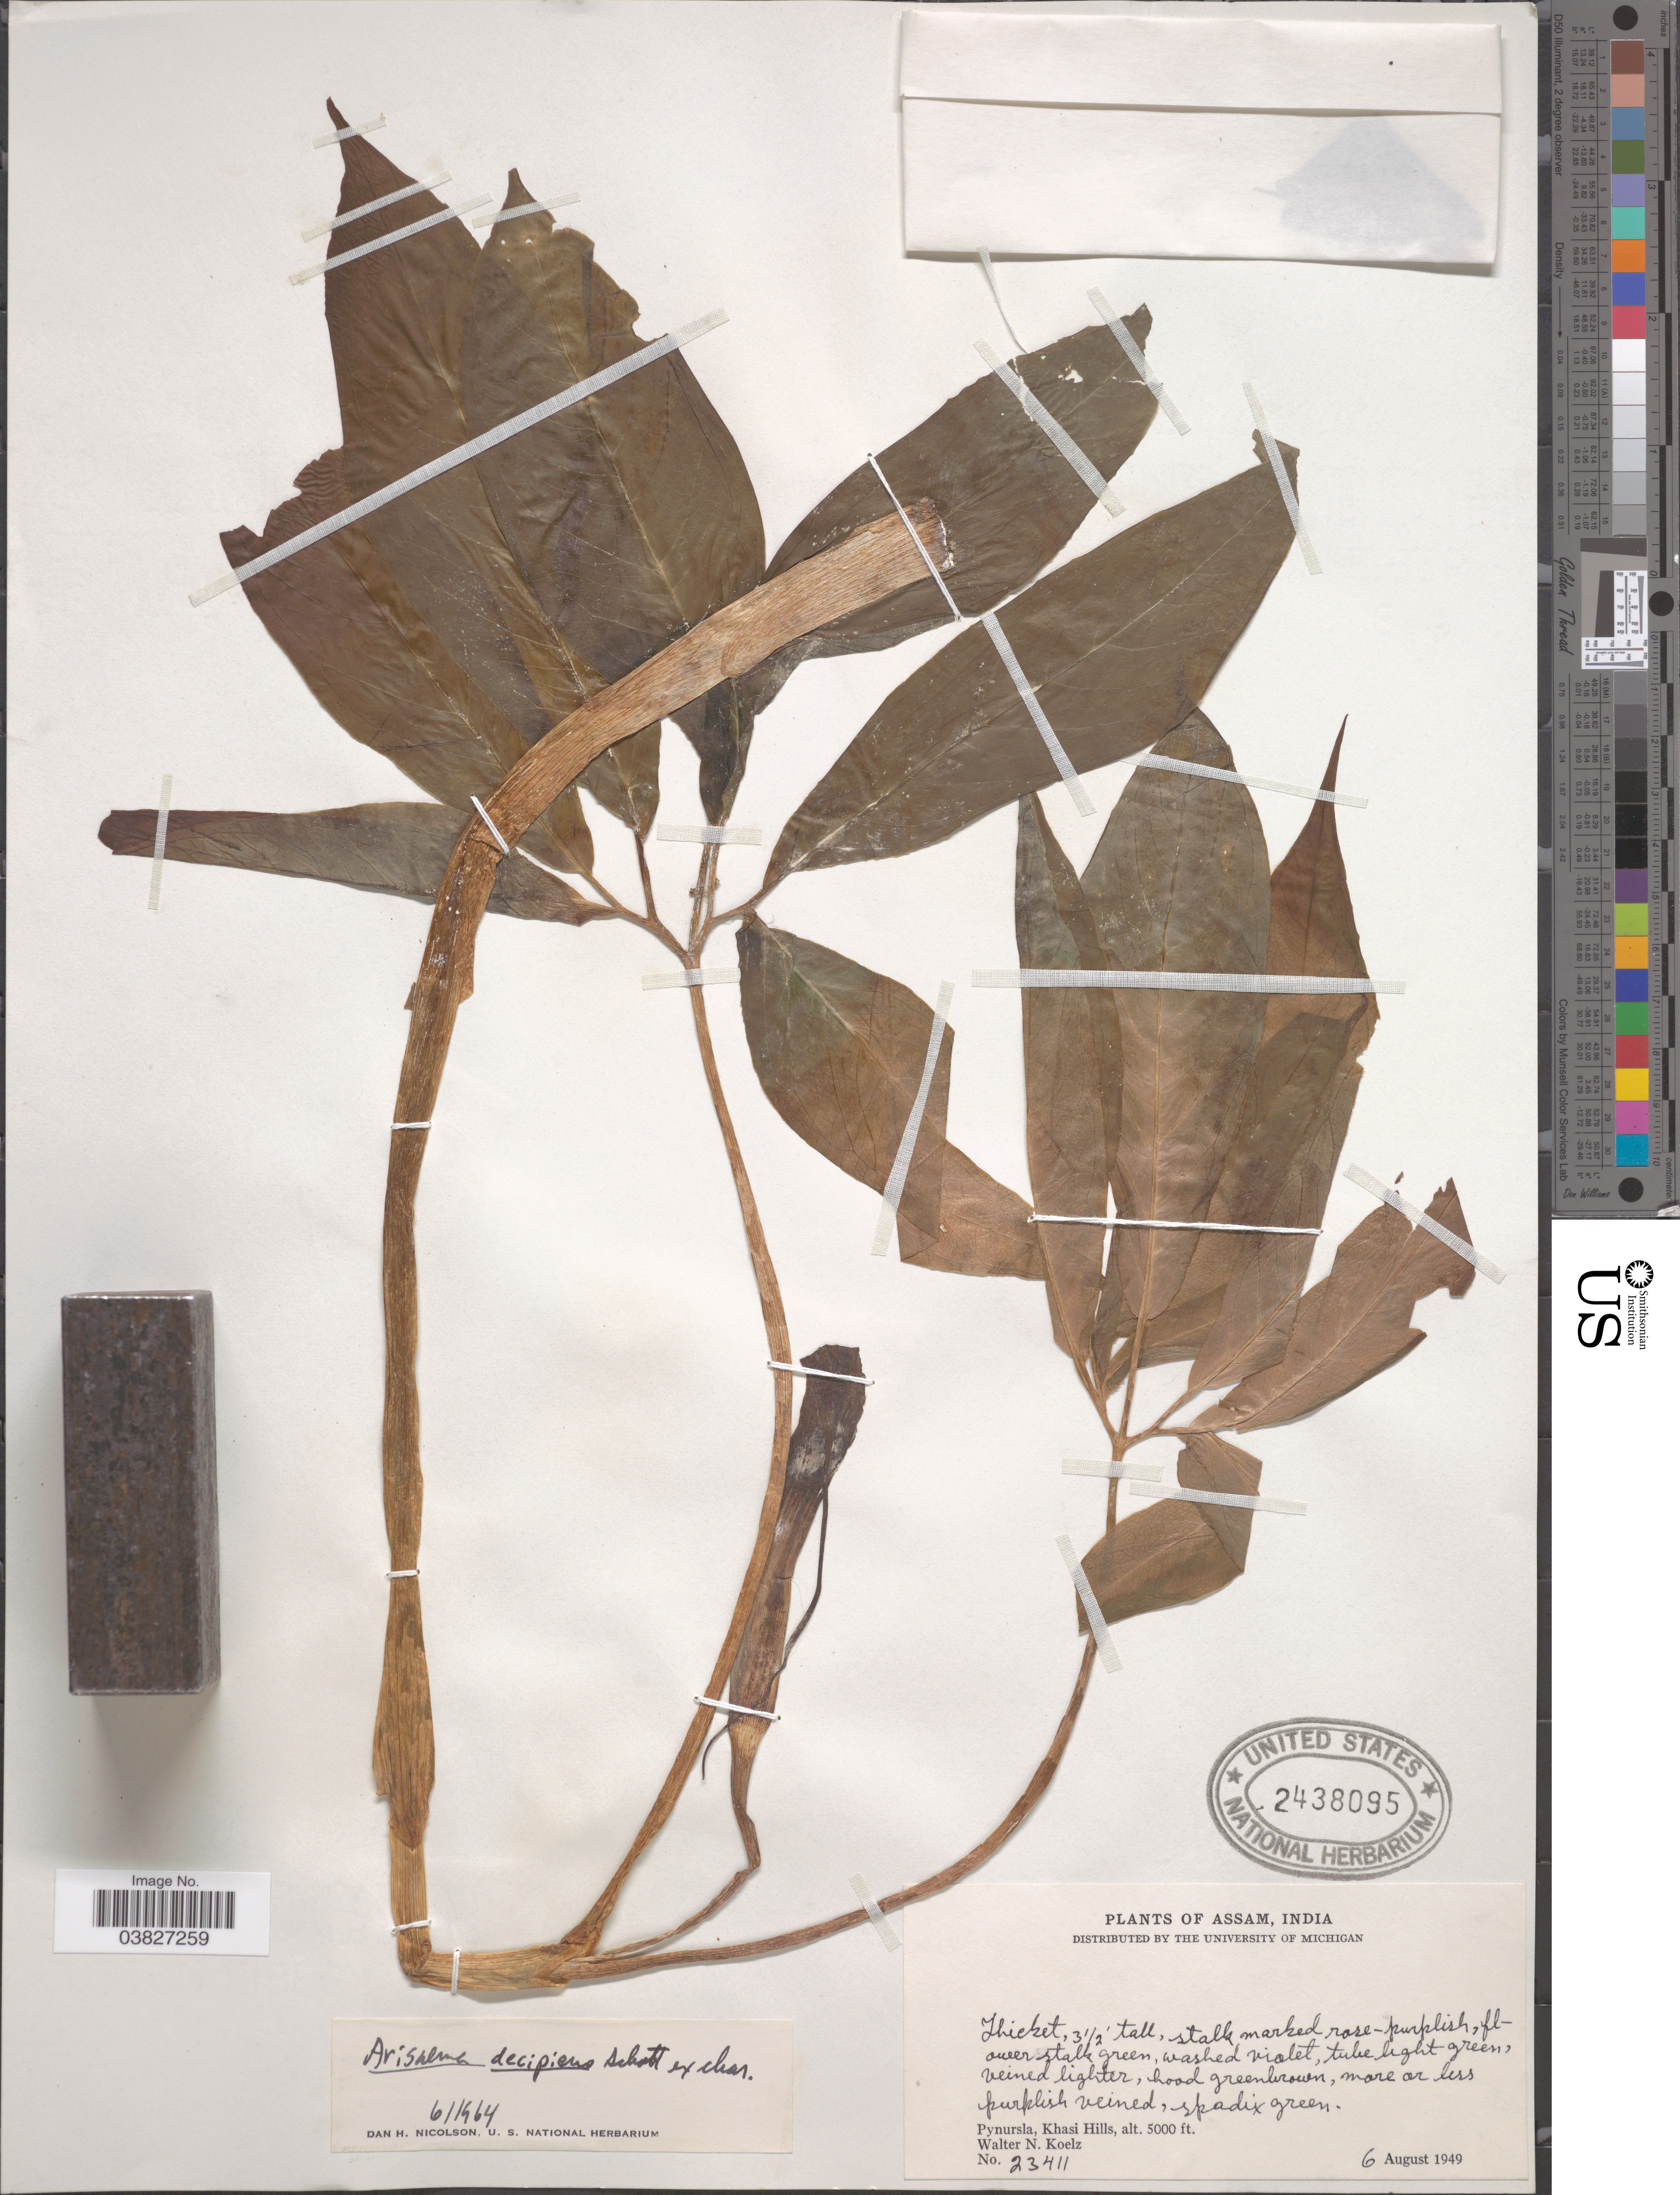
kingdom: Plantae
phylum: Tracheophyta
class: Liliopsida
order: Alismatales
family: Araceae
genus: Arisaema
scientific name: Arisaema decipiens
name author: Schott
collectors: W. N. Koelz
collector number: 23411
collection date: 1949-08-06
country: India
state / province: Meghalaya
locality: Pynursla, Khasi Hills.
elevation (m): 1524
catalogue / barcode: US 2438095